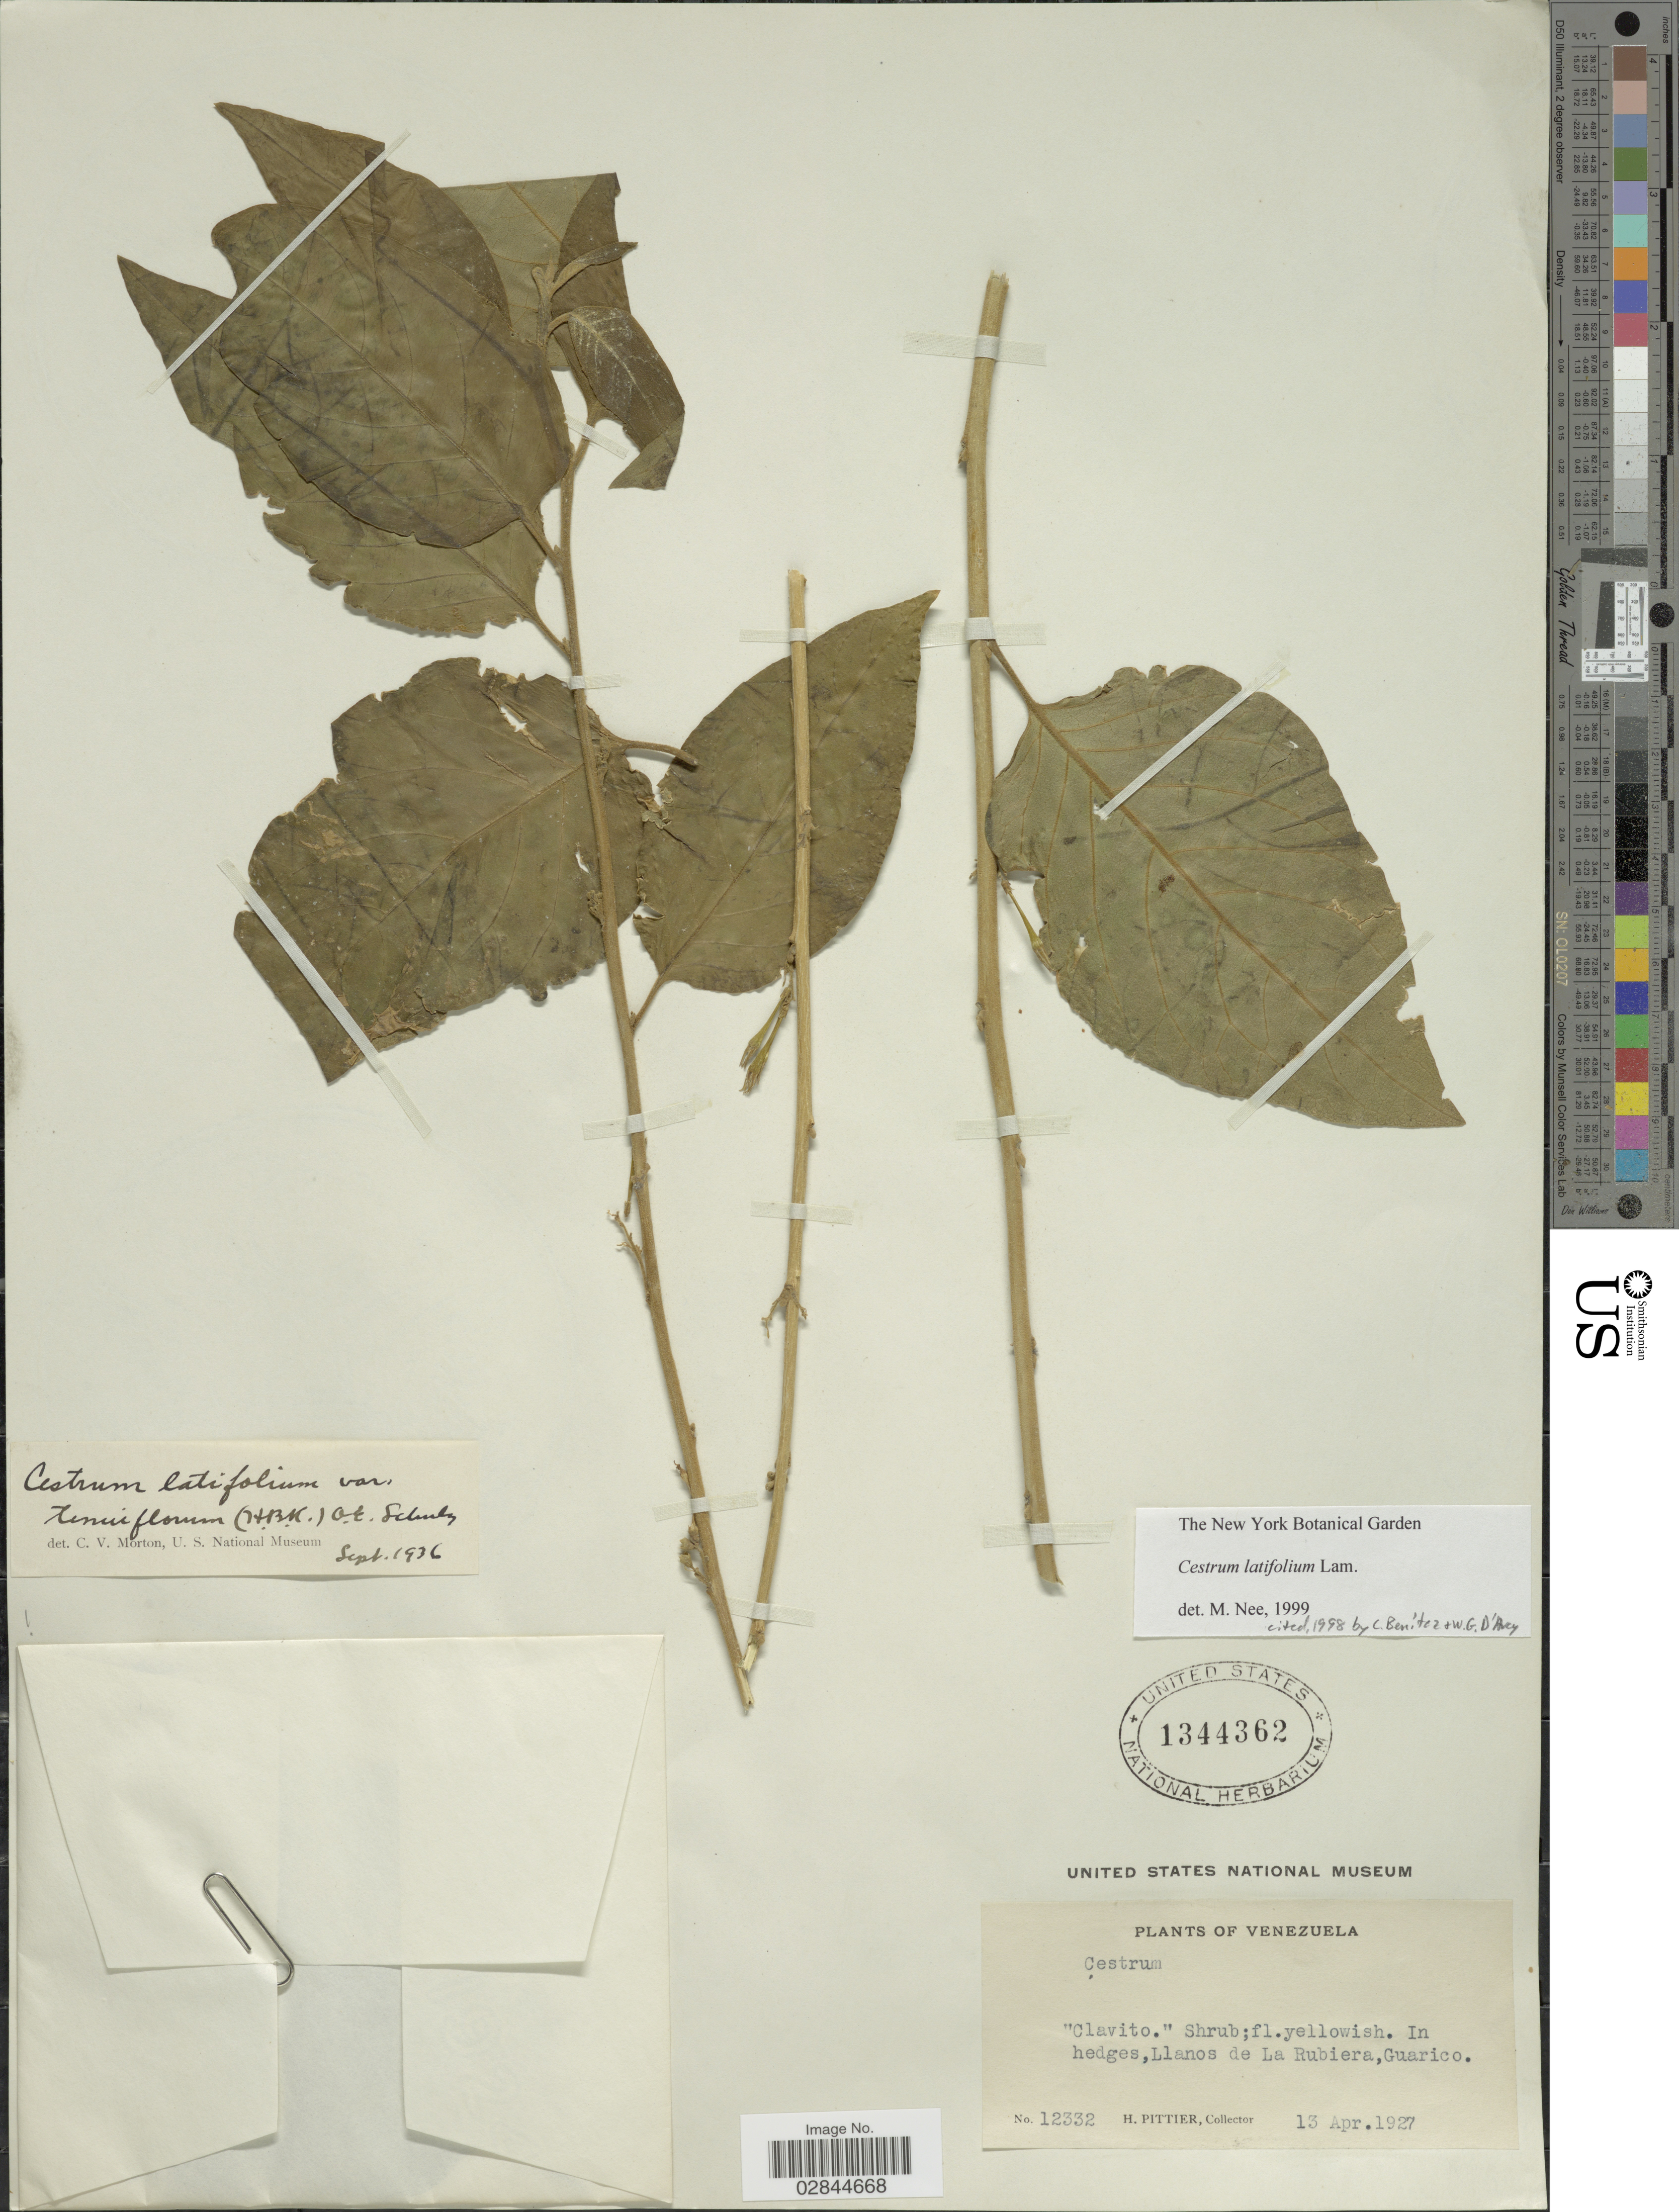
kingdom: Plantae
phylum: Tracheophyta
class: Magnoliopsida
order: Solanales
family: Solanaceae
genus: Cestrum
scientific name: Cestrum latifolium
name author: Lam.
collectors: H. F. Pittier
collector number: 12332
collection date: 1927-04-13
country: Venezuela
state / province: Guárico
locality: In hedges, Llanos de La Rubiera.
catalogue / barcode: US 1344362